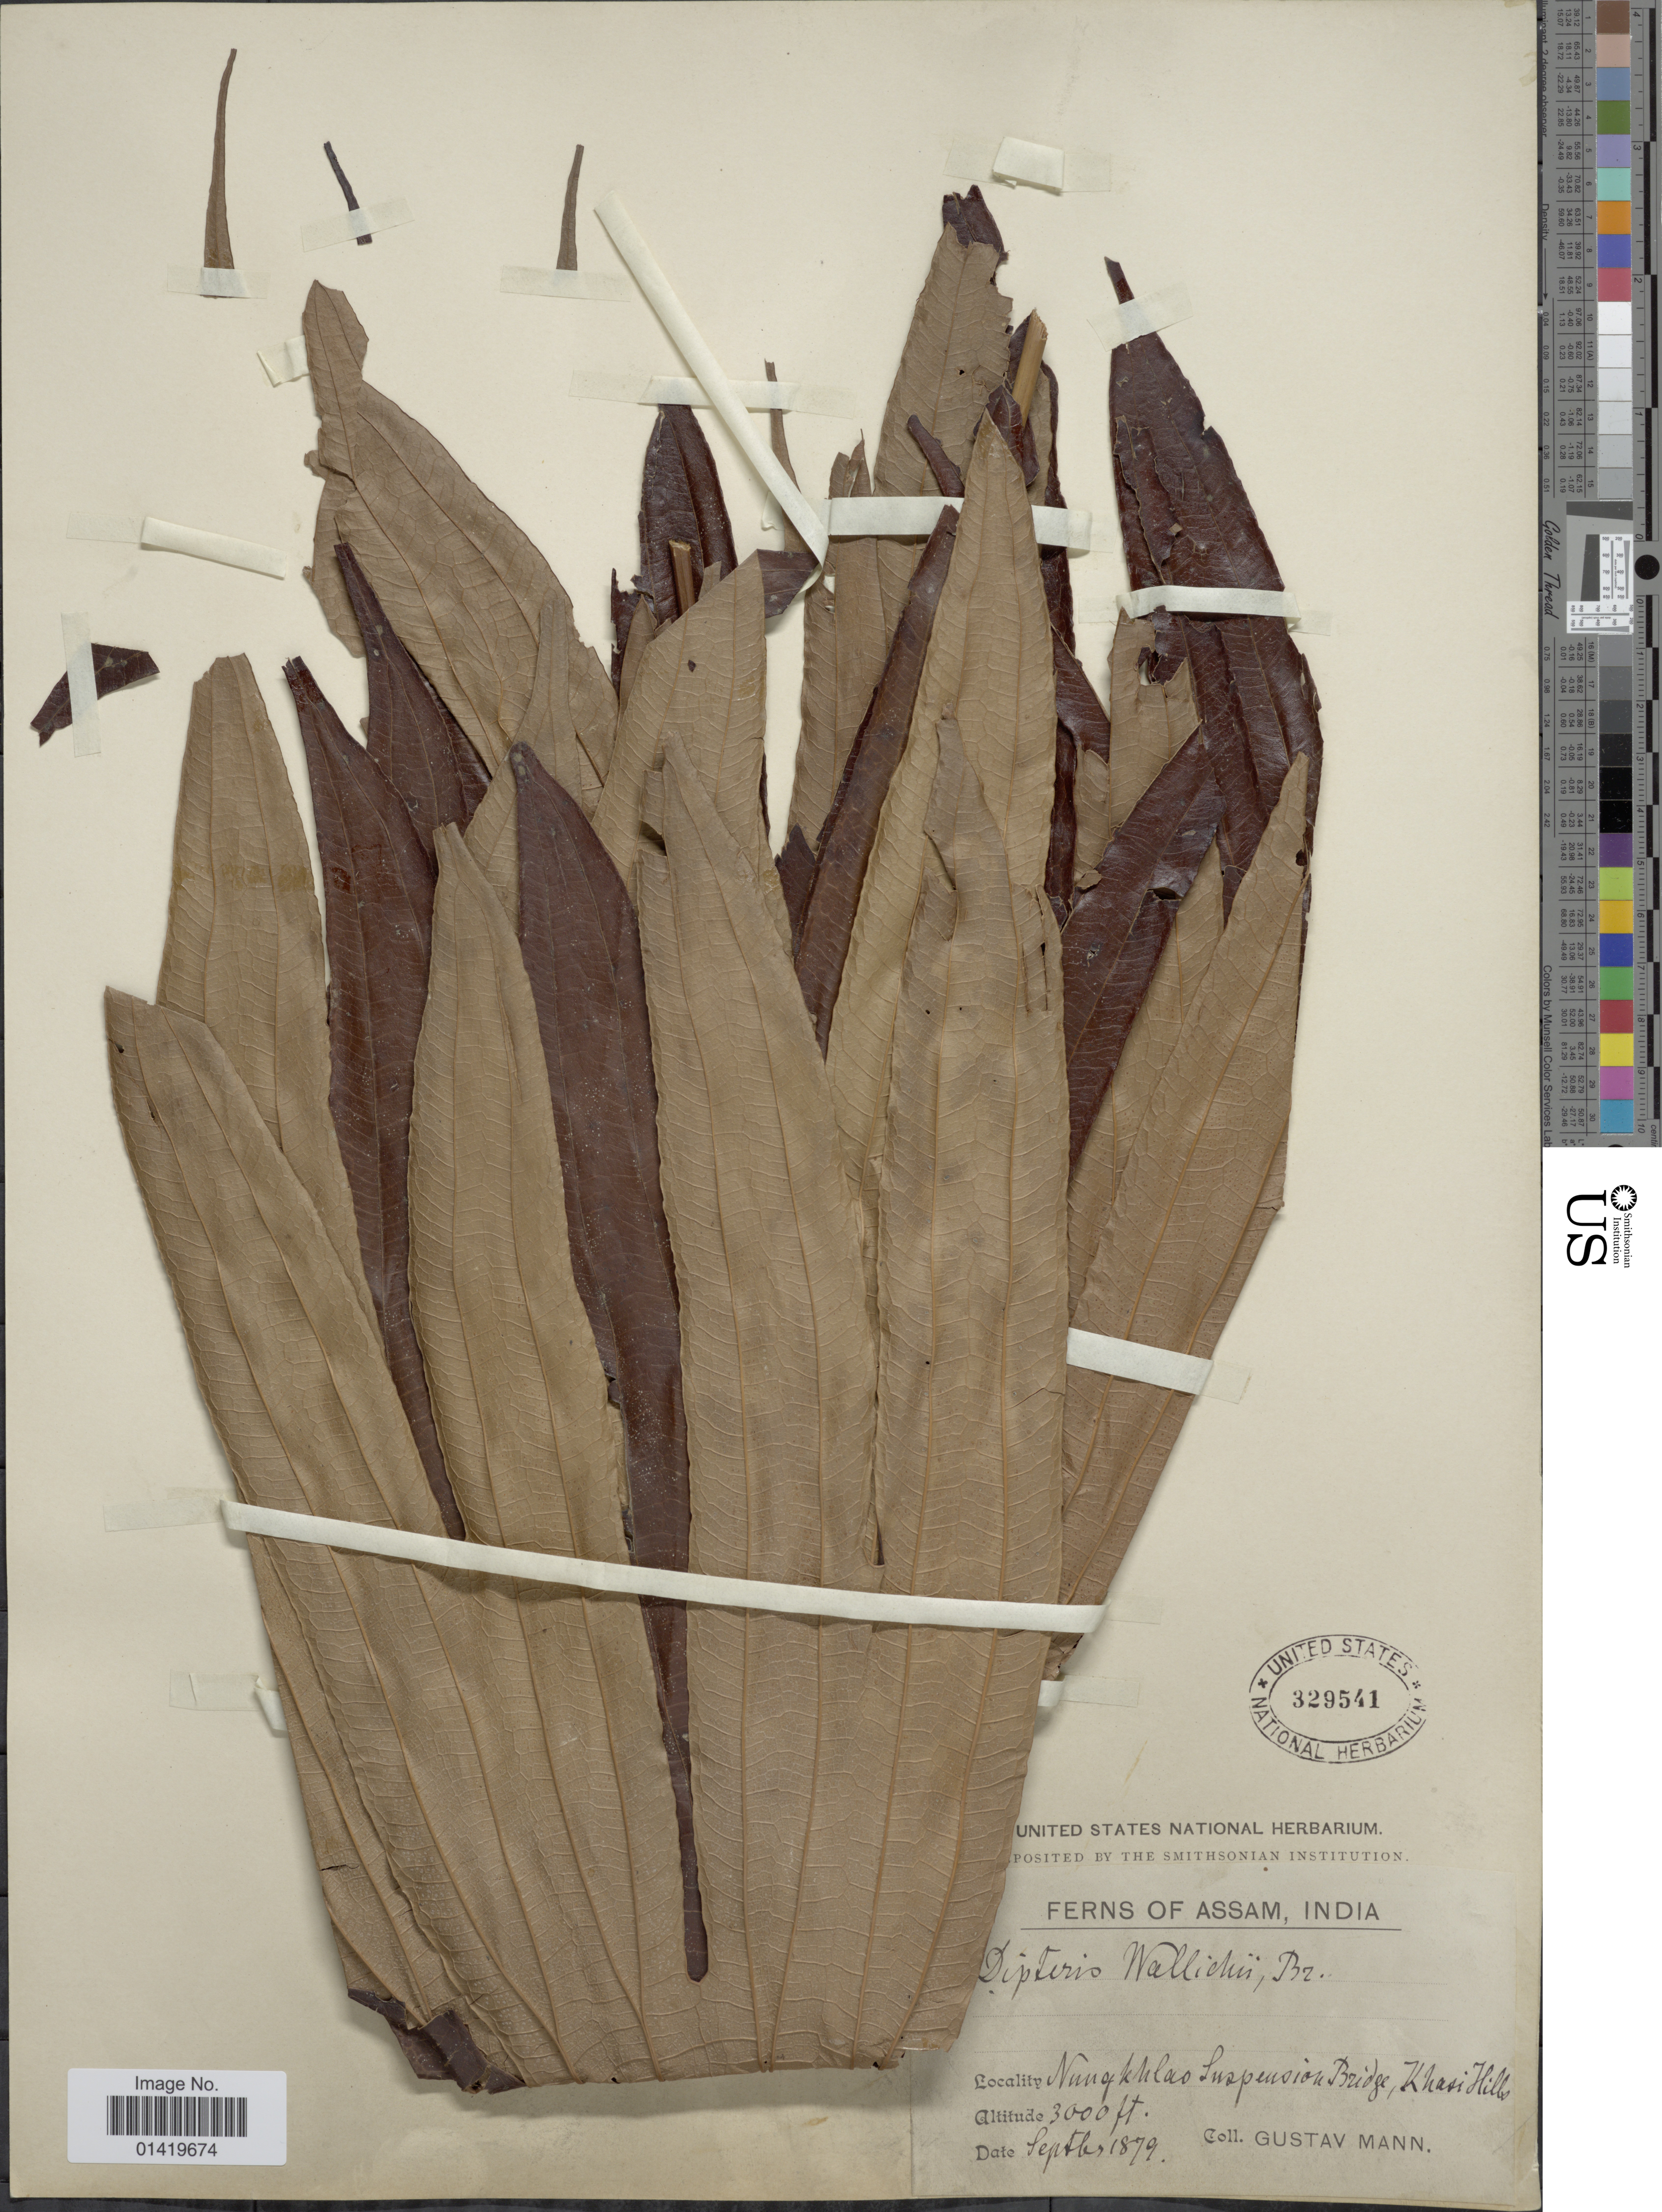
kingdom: Plantae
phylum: Tracheophyta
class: Polypodiopsida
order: Gleicheniales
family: Dipteridaceae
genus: Dipteris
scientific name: Dipteris wallichii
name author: (R. Br.) T. Moore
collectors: G. Mann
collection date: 1879-09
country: India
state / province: Meghalaya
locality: Nongkhlao Suspension Bridge, Khasi Hills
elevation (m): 914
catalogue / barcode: US 329541